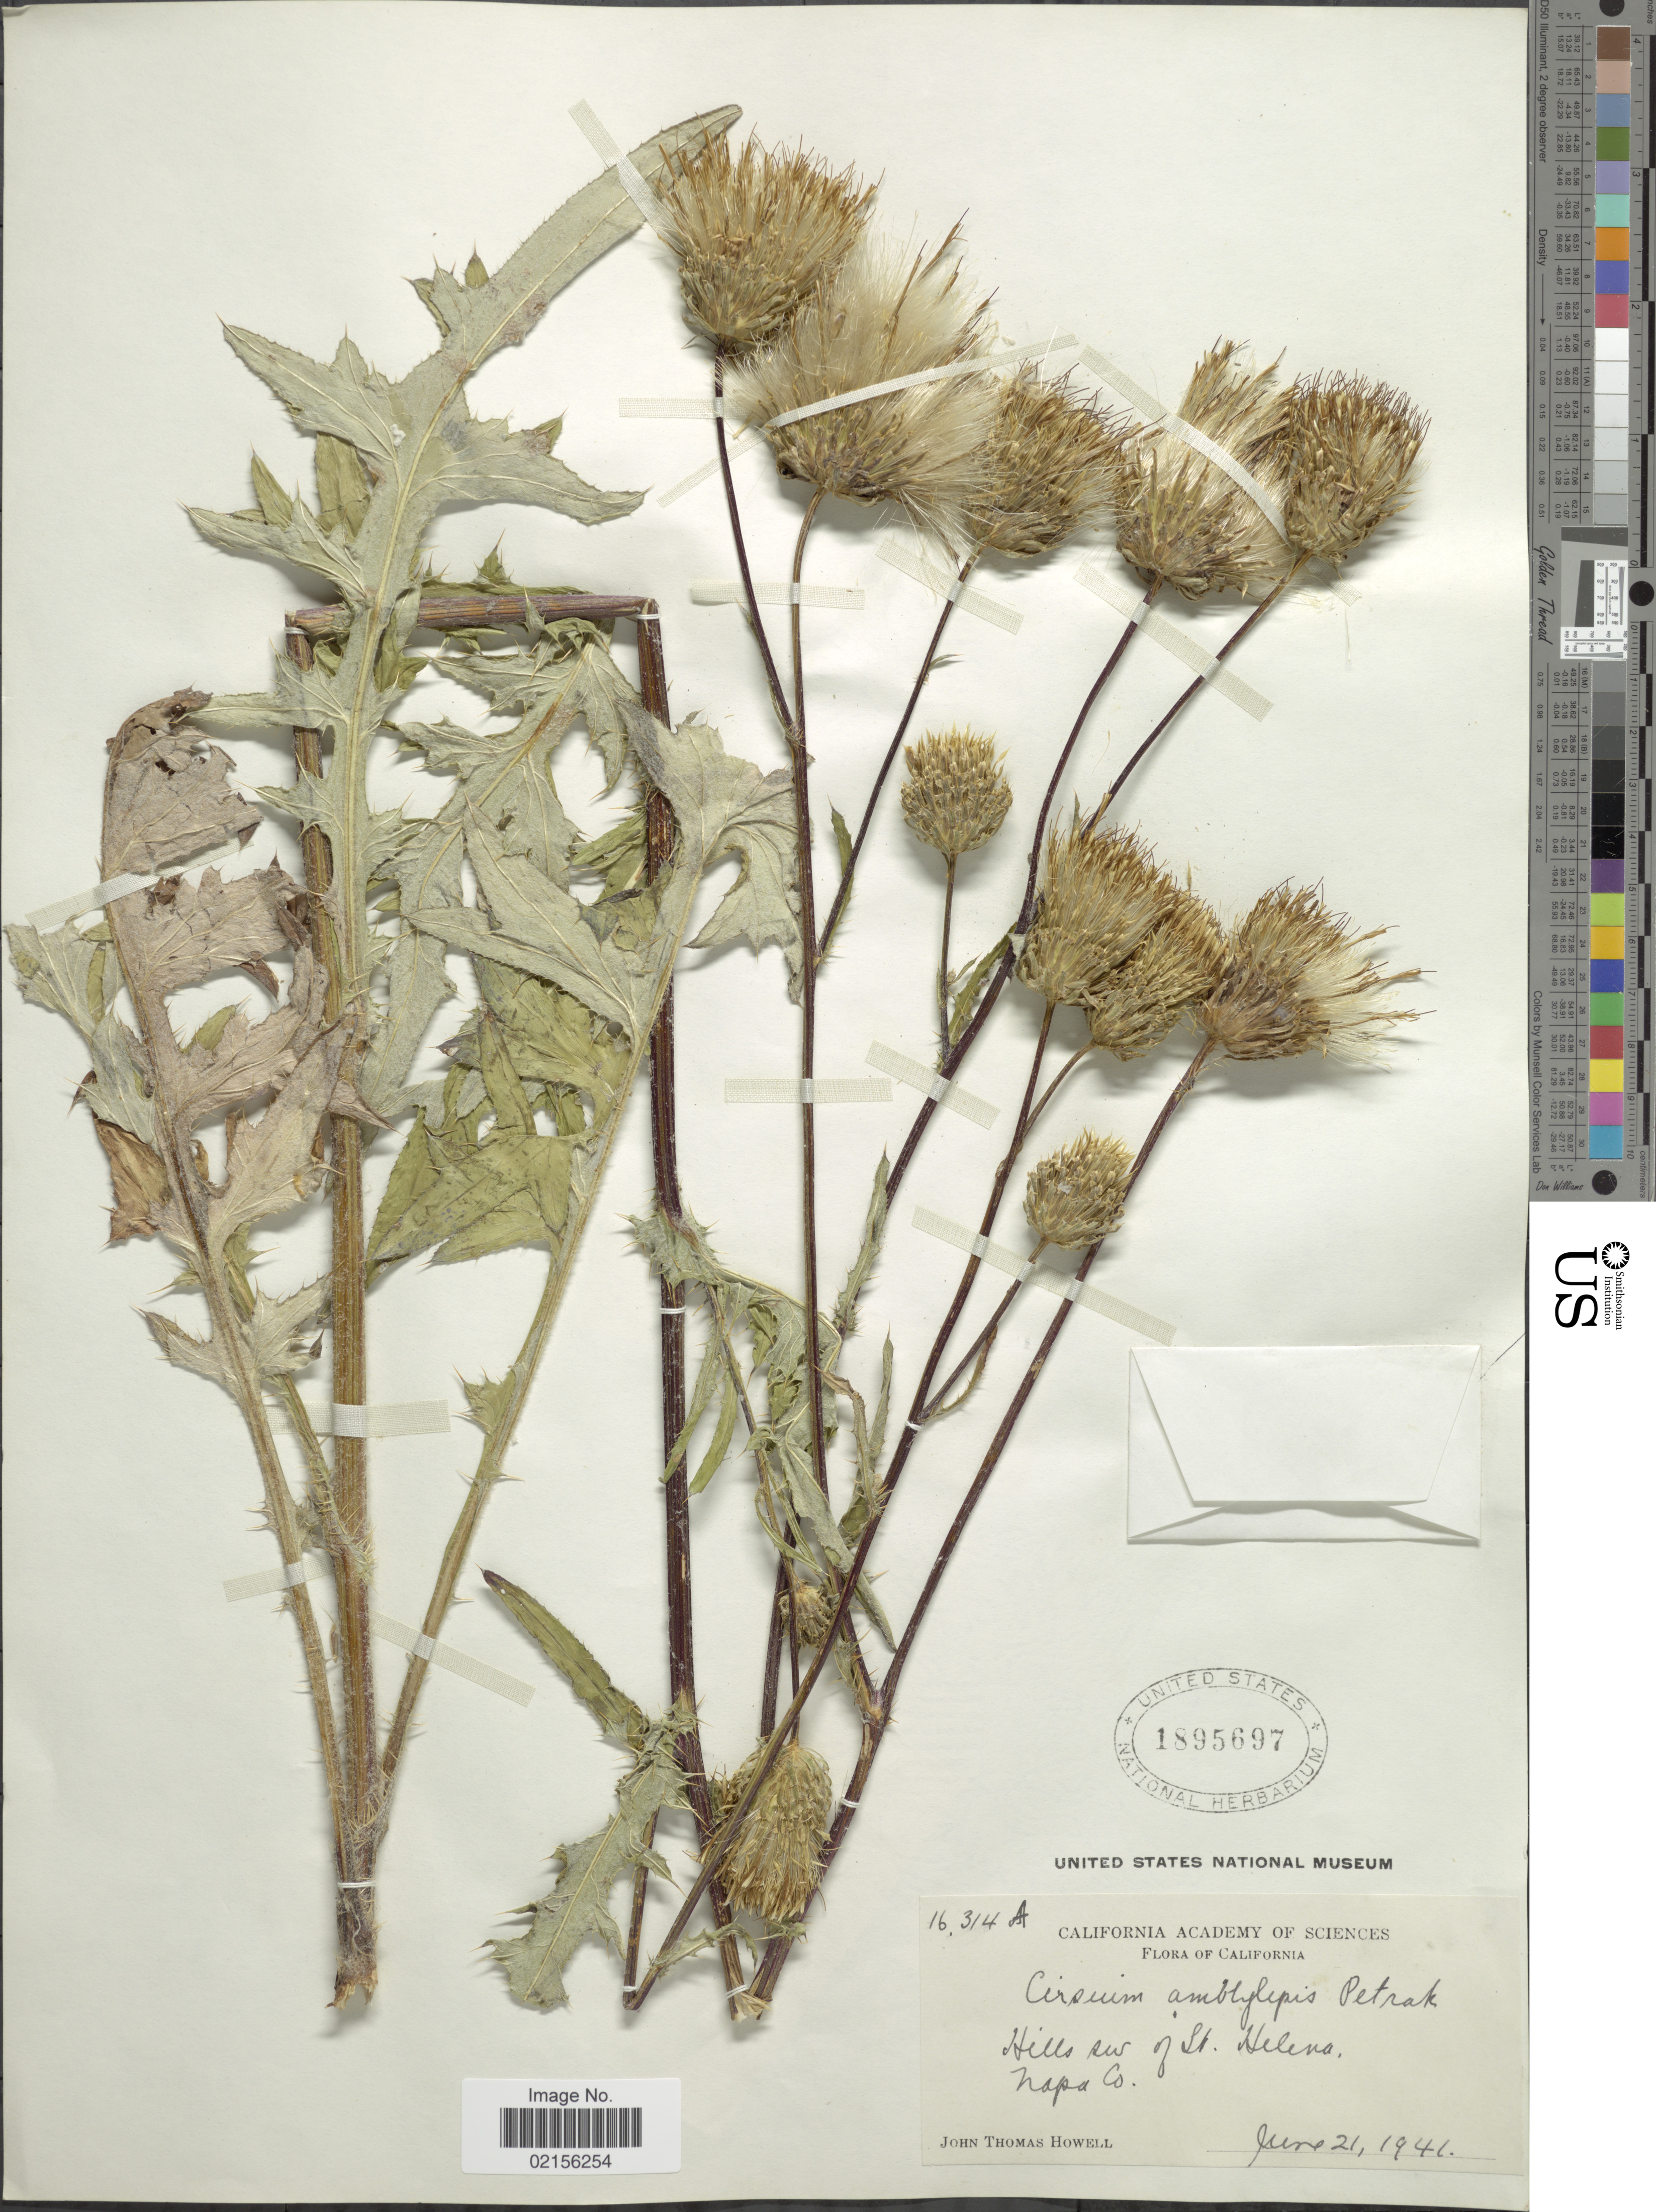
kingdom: Plantae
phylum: Tracheophyta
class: Magnoliopsida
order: Asterales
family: Asteraceae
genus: Cirsium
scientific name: Cirsium remotifolium var. odontolepis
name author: Petr.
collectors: J. T. Howell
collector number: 16314A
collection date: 1941-06-21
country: United States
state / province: California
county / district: Napa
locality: Hills sw of St Helena, Napa Co.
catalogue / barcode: US 1895697